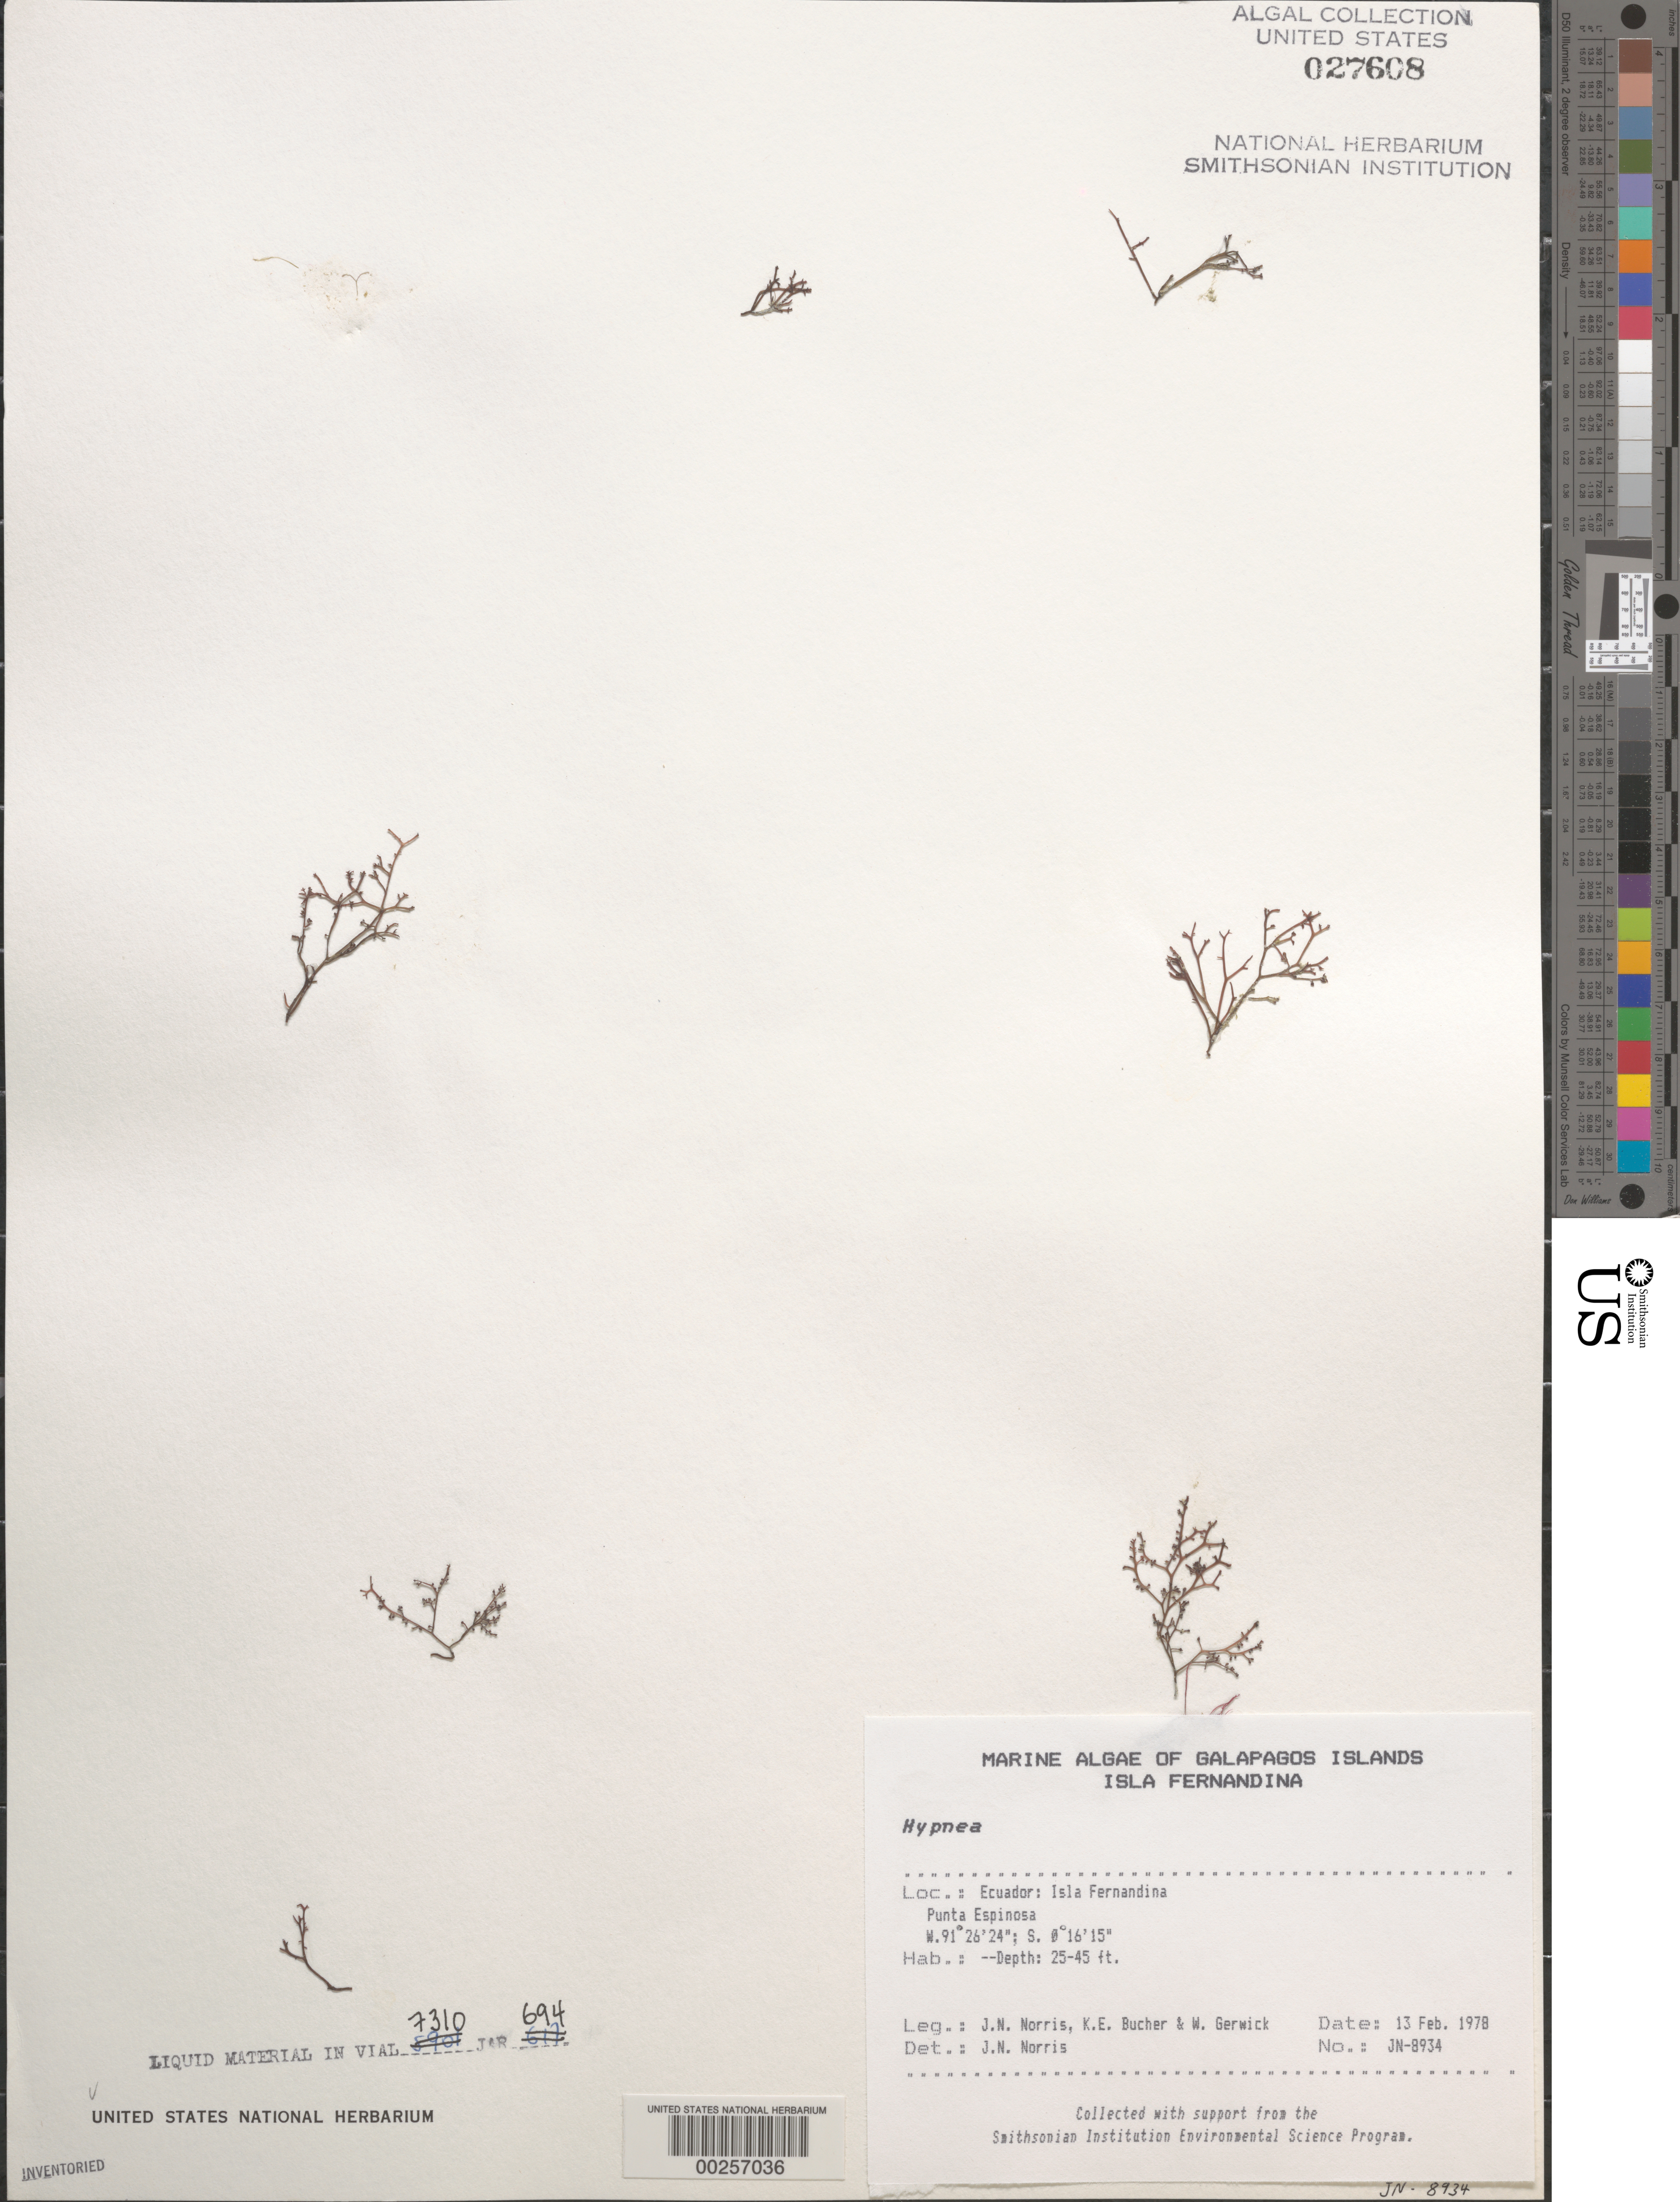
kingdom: Plantae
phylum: Rhodophyta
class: Florideophyceae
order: Gigartinales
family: Cystocloniaceae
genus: Hypnea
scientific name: Hypnea sp.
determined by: Norris, James N.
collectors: J. N. Norris, K. E. Bucher & W. Gerwick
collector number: JN-8934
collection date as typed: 13 Feb 1978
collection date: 1978-02-13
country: Ecuador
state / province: Colón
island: Fernandina [Narborough]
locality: Punta Espinosa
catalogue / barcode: US 27608